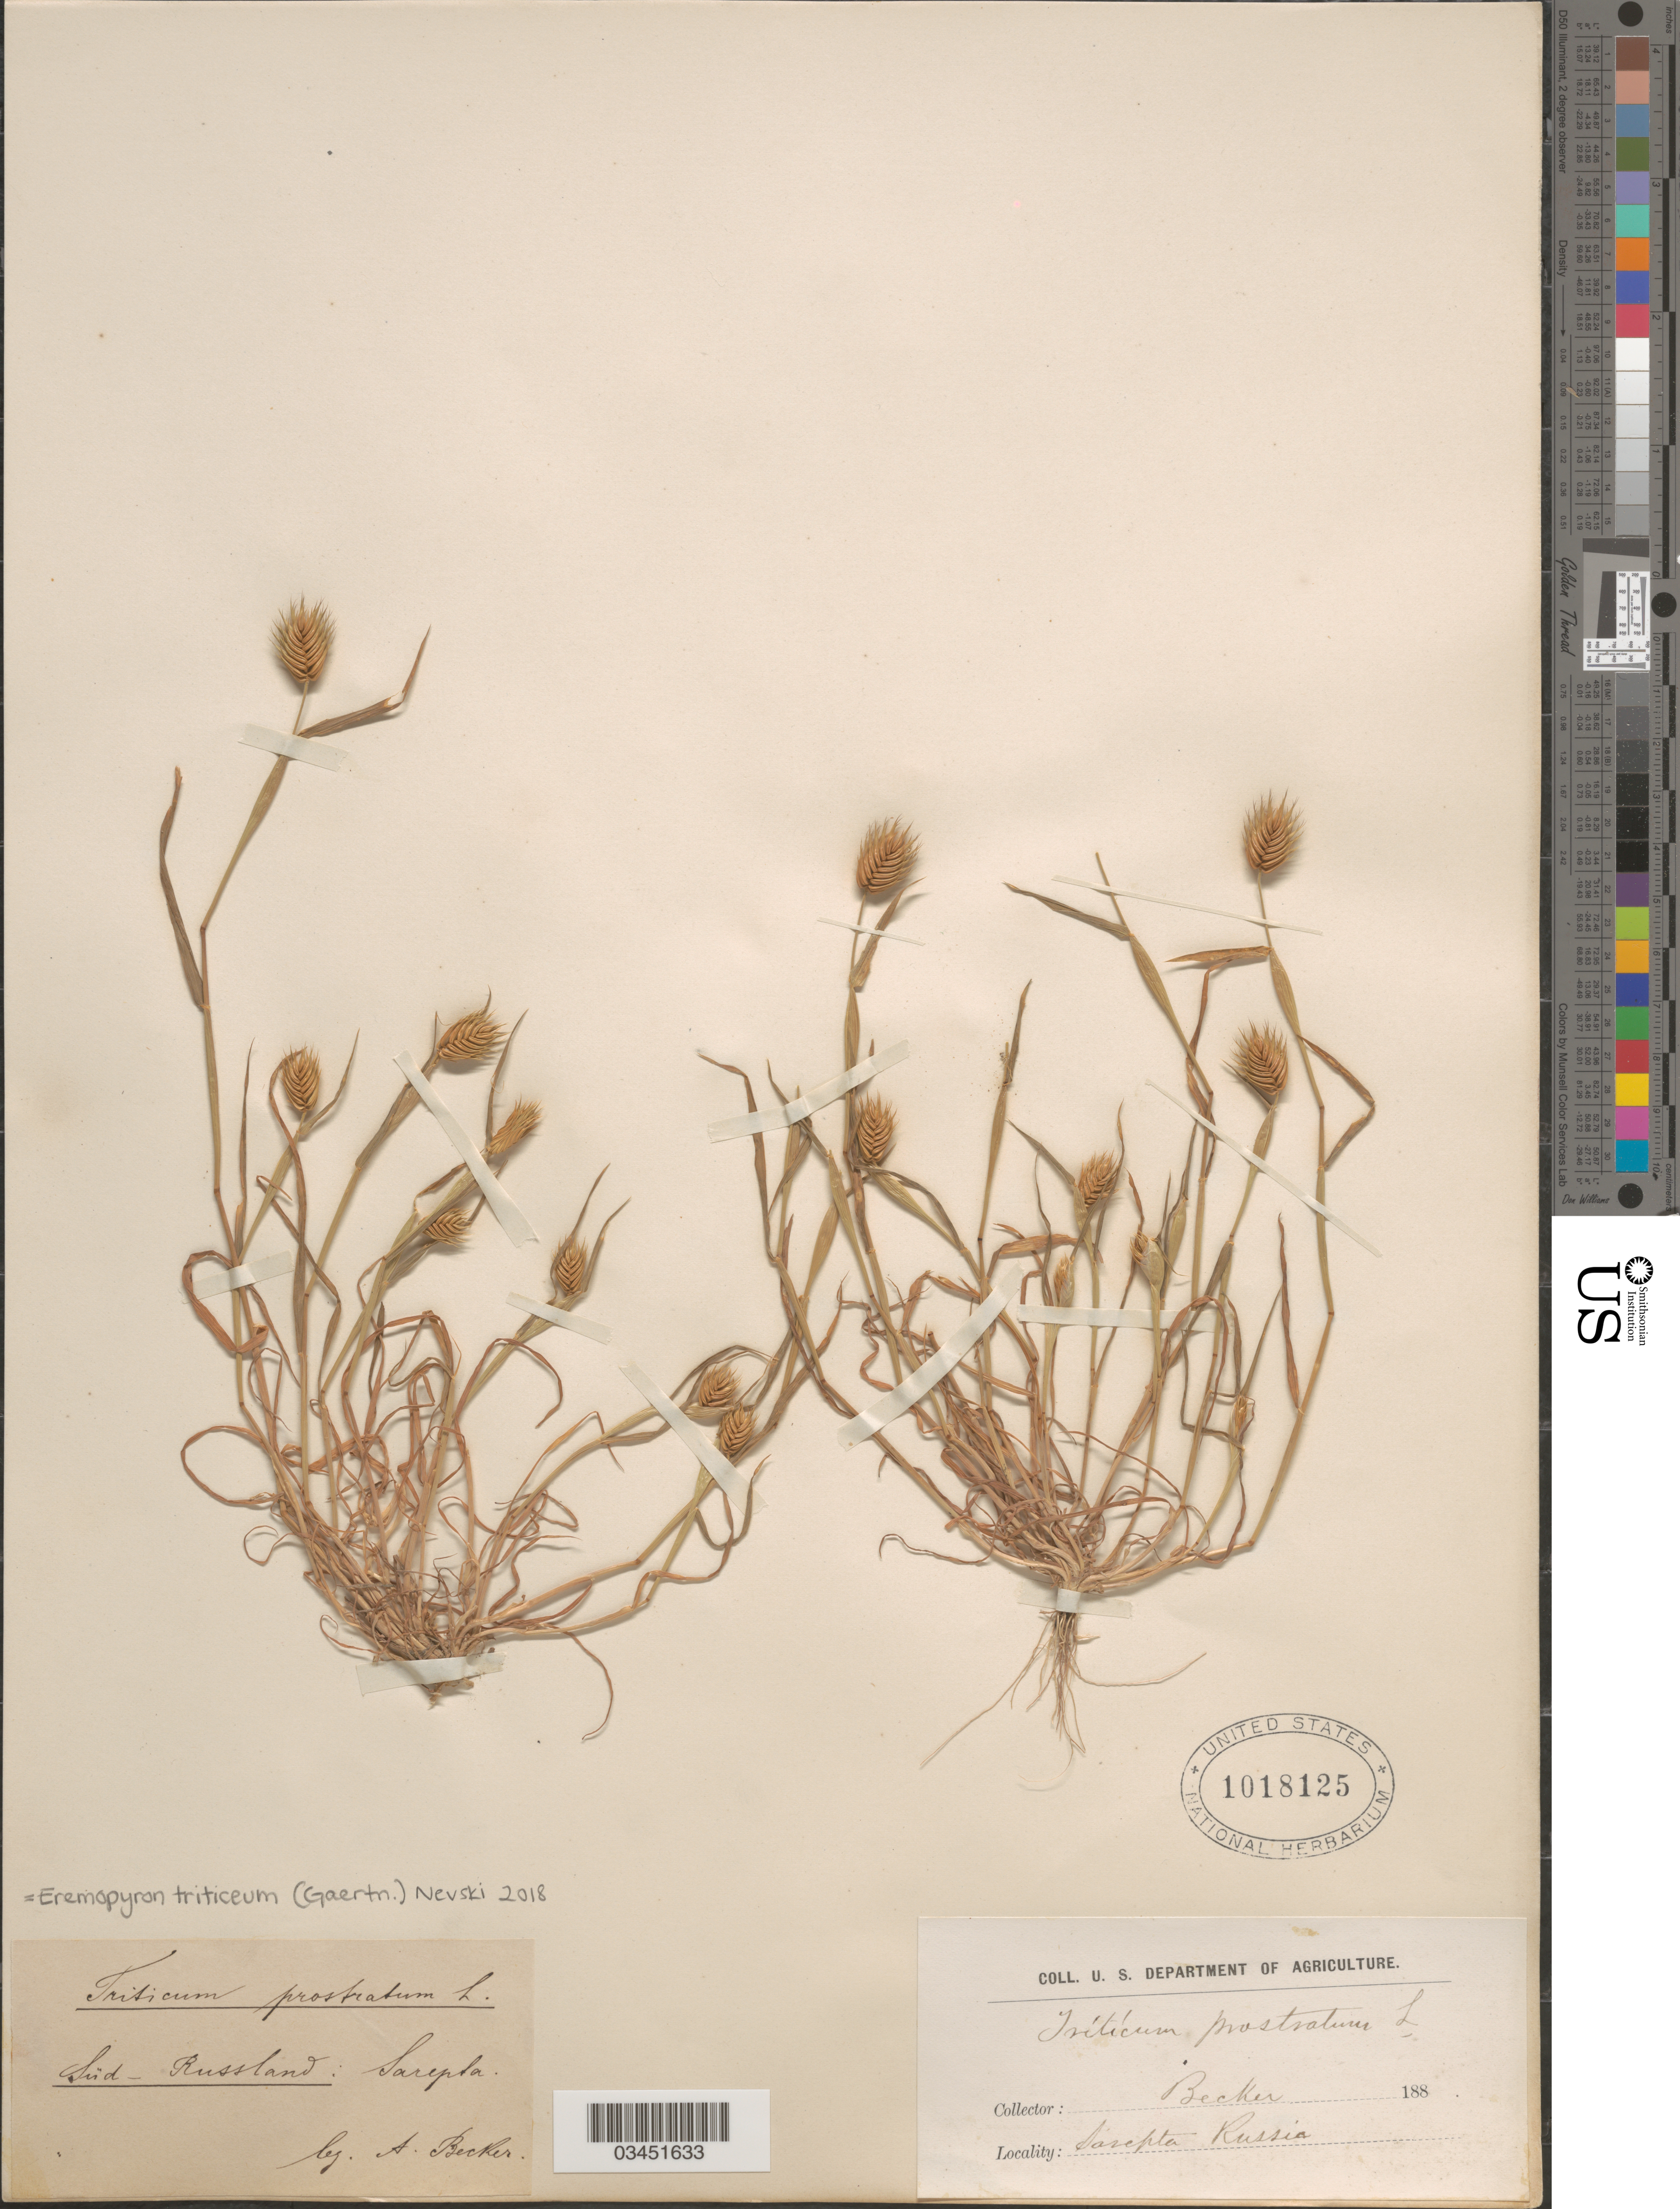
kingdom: Plantae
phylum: Tracheophyta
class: Liliopsida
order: Poales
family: Poaceae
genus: Eremopyrum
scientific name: Eremopyrum triticeum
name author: (Gaertn.) Nevski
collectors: A. Becker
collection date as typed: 188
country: Russian Federation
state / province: Volgograd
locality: Süd-Russland: Sarepta.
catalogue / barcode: US 1018125